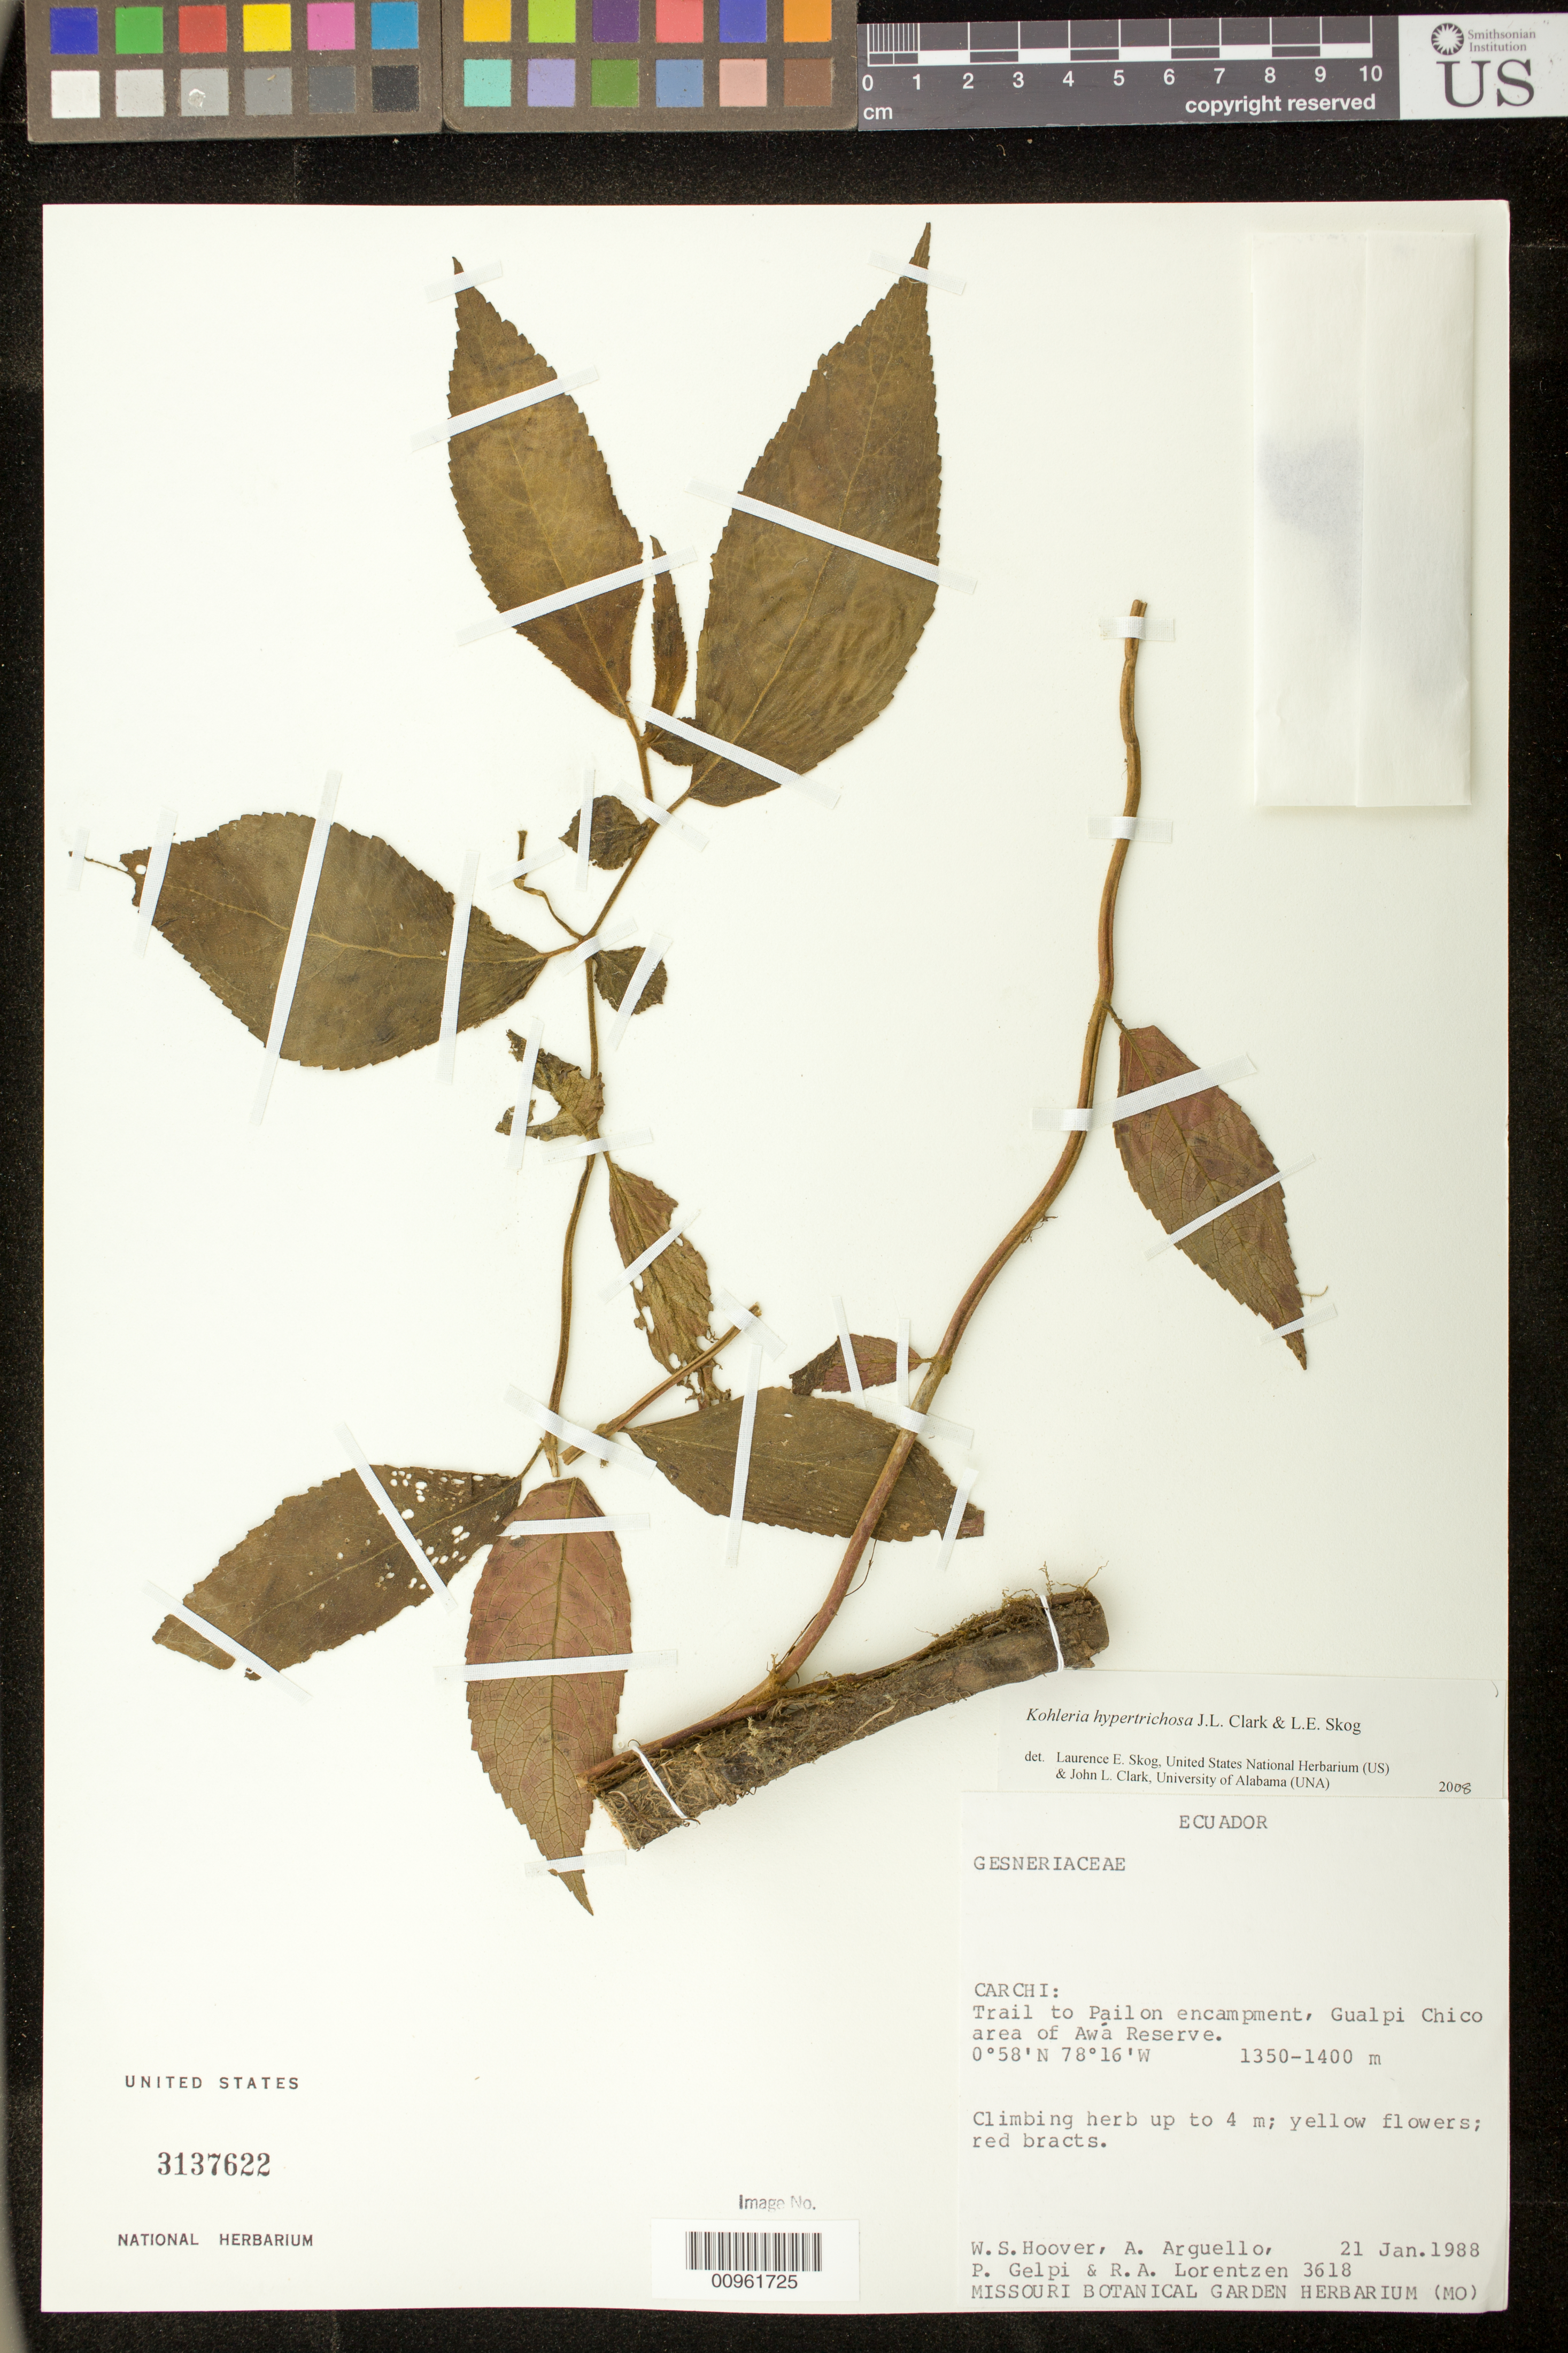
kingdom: Plantae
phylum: Tracheophyta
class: Magnoliopsida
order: Lamiales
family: Gesneriaceae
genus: Kohleria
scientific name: Kohleria hypertrichosa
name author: J.L. Clark & L.E. Skog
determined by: Clark, J. L.; Skog, Laurence E.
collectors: W. S. Hoover, A. Arguello, P. Gelpi & R. Lorentzen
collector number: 3618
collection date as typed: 21 Jan 1988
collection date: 1988-01-21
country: Ecuador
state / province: Carchi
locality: Carchi: Trail to Pailon encampment, Gualpi Chico area of Awá Reserve.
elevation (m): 1350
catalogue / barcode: US 3137622